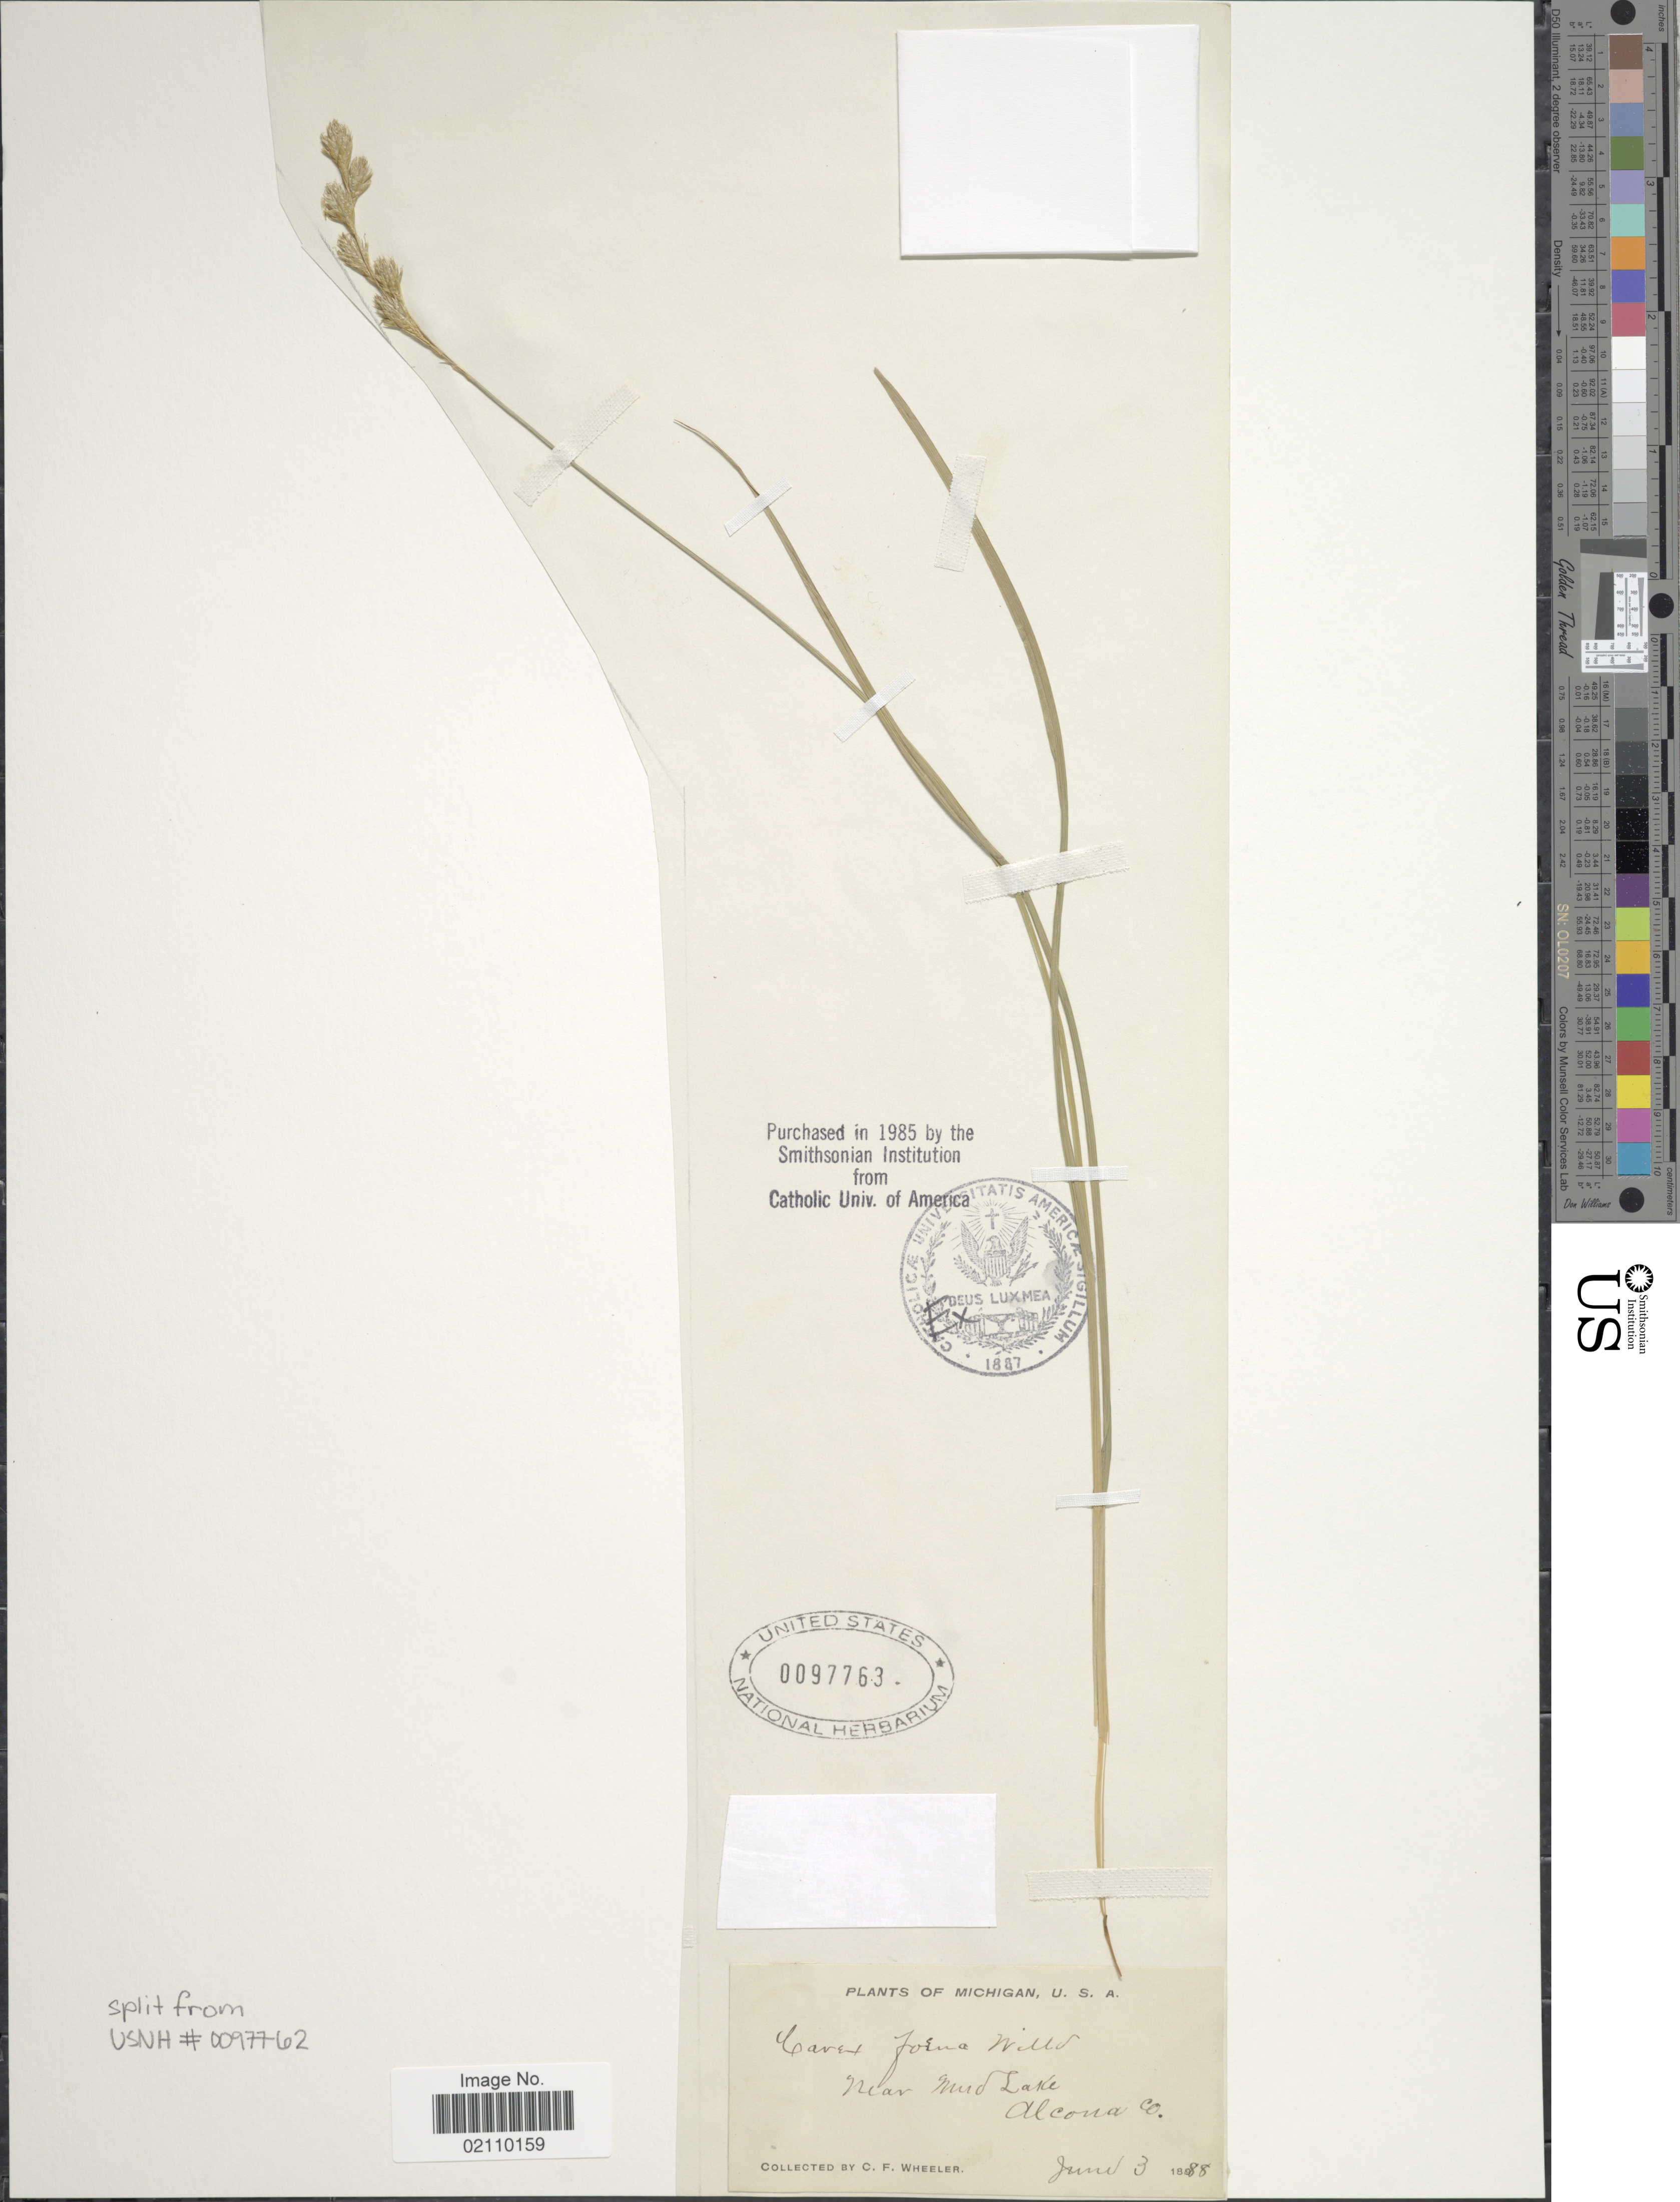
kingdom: Plantae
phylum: Tracheophyta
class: Liliopsida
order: Poales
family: Cyperaceae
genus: Carex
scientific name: Carex foenea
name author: Willd.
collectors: C. Wheeler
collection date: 1888-06-03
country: United States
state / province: Michigan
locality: Near Mud Lake, Alcona Co.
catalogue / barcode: US 97763